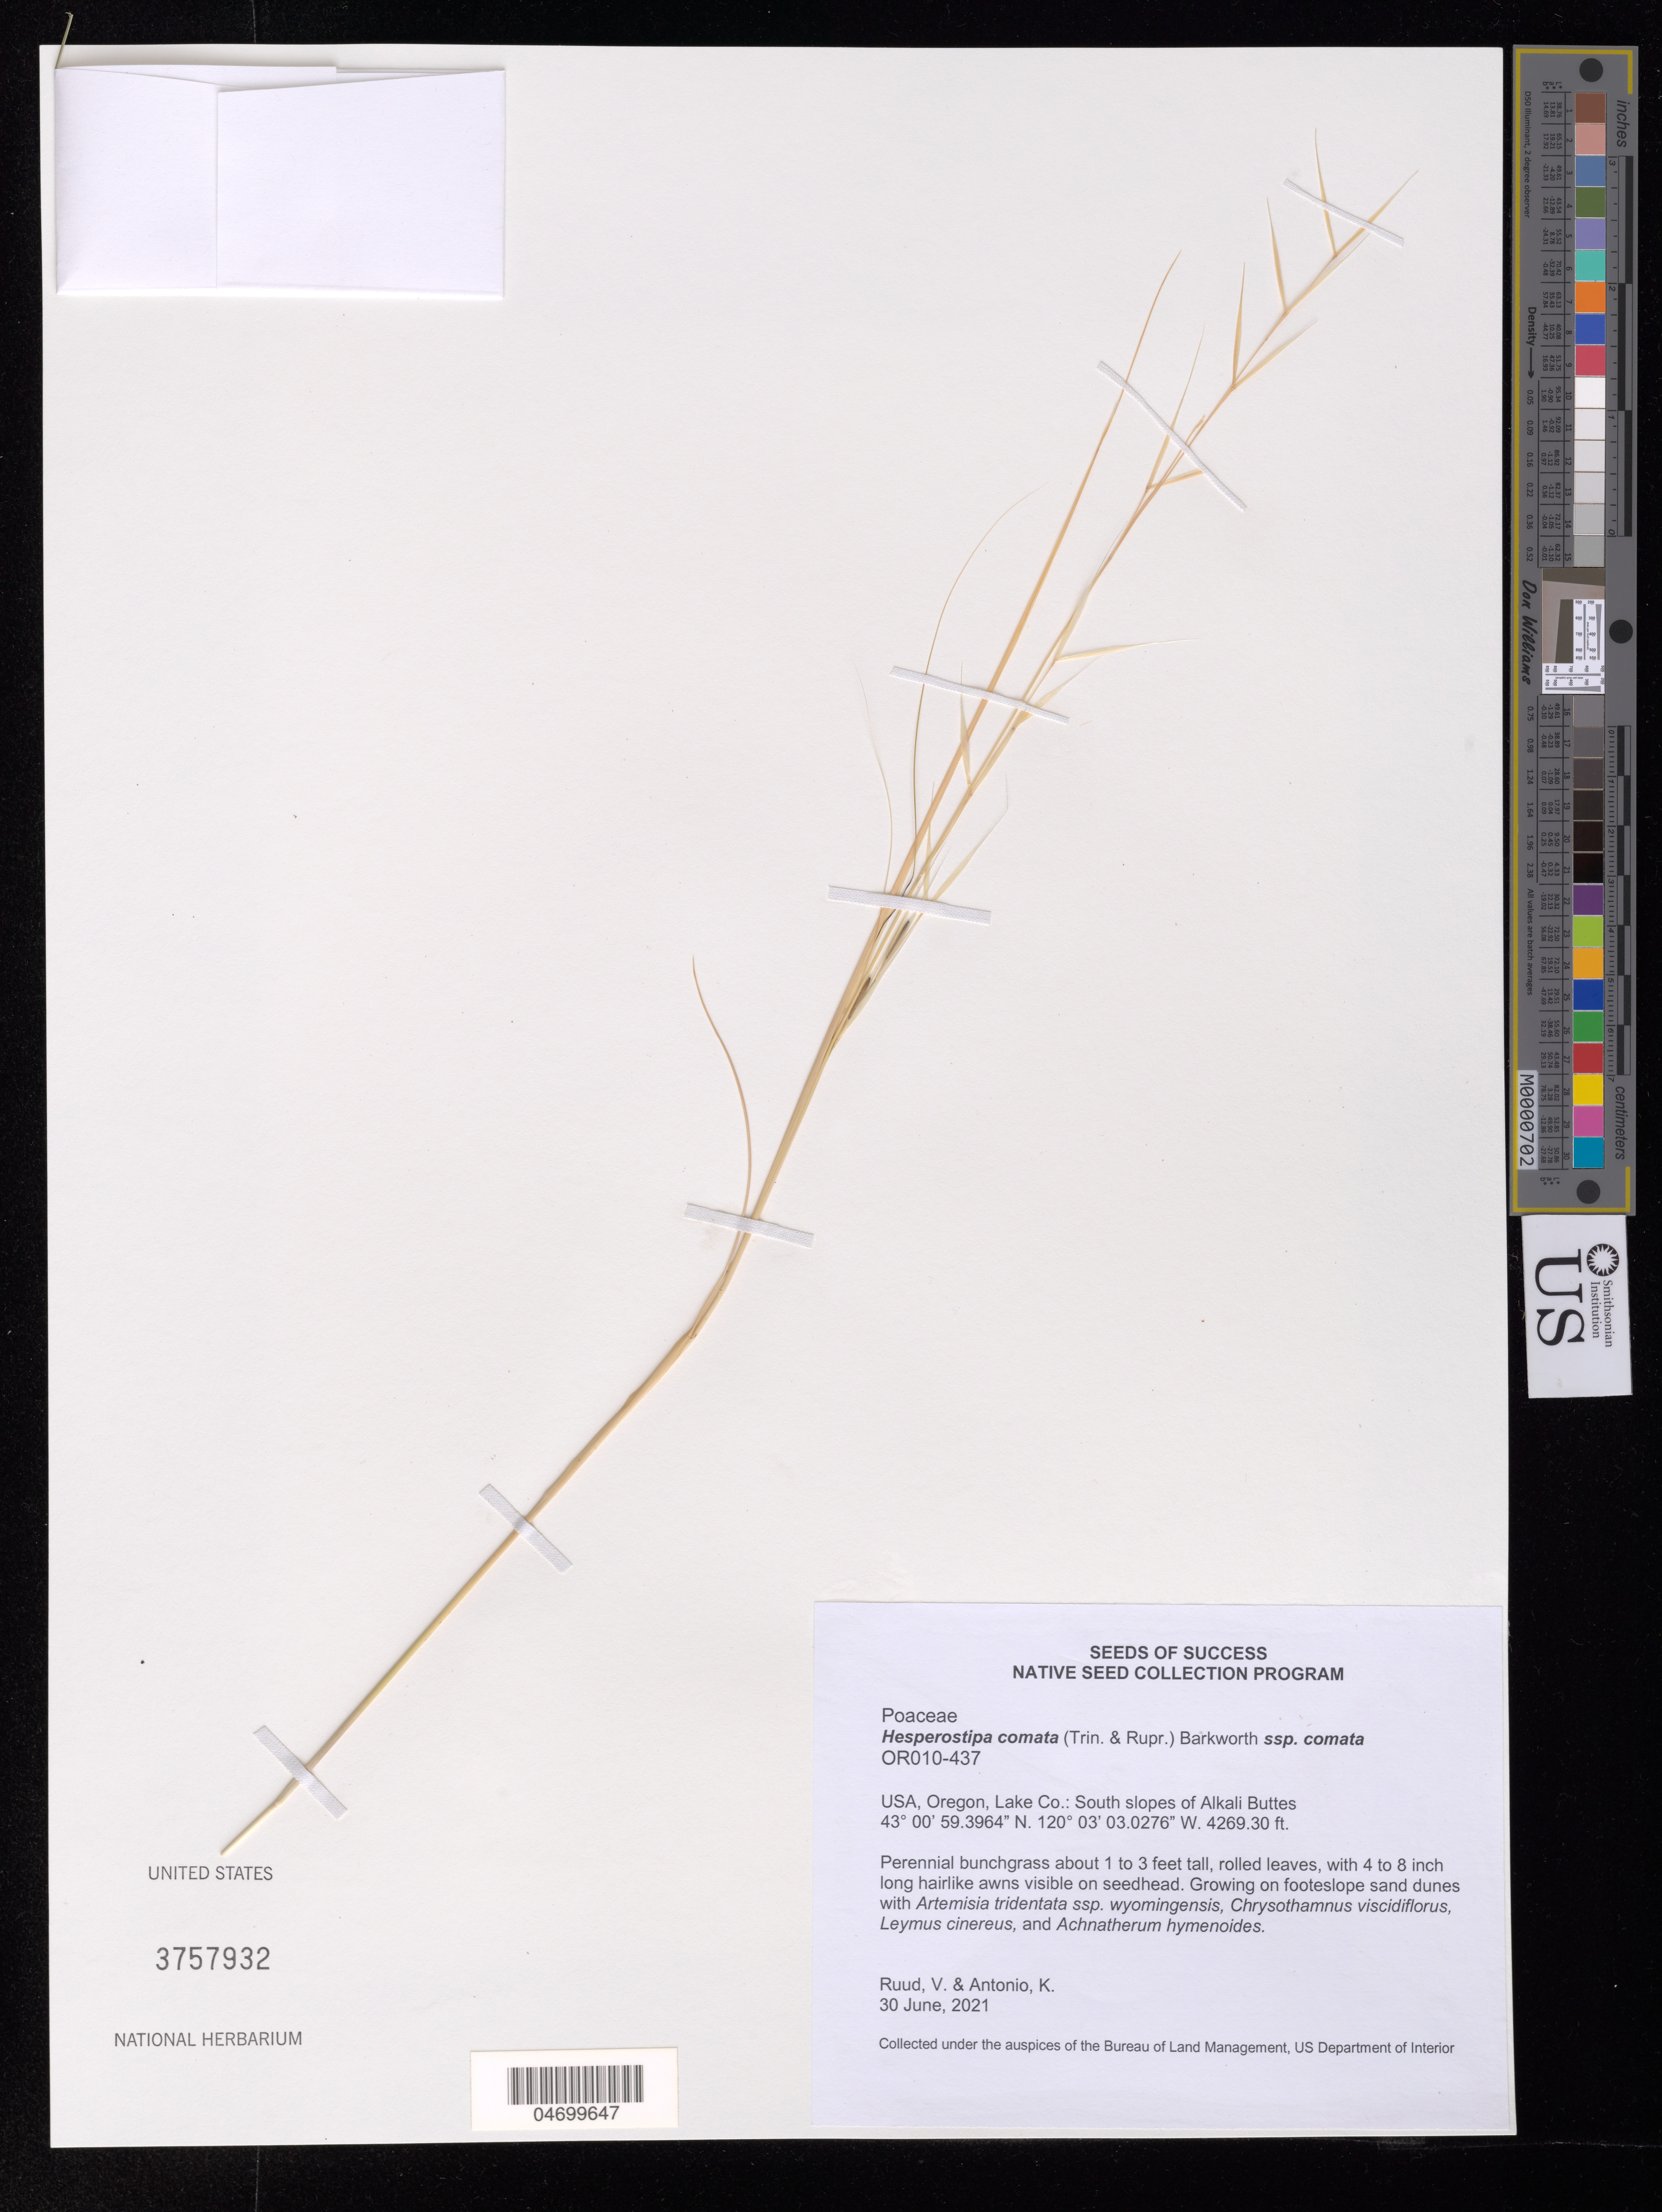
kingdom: Plantae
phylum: Tracheophyta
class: Liliopsida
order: Poales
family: Poaceae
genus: Hesperostipa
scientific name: Hesperostipa comata subsp. comata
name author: (Trin. & Rupr.) Barkworth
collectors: V. Ruud & K. Antonio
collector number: OR010-437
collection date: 2021-06-30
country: United States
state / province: Oregon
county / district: Lake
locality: South slopes of Alkali Buttes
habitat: Footeslope sand dunes with Artemisia tridentata, Leymus cinereus,etc.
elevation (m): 1301.3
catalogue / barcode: US 3757932